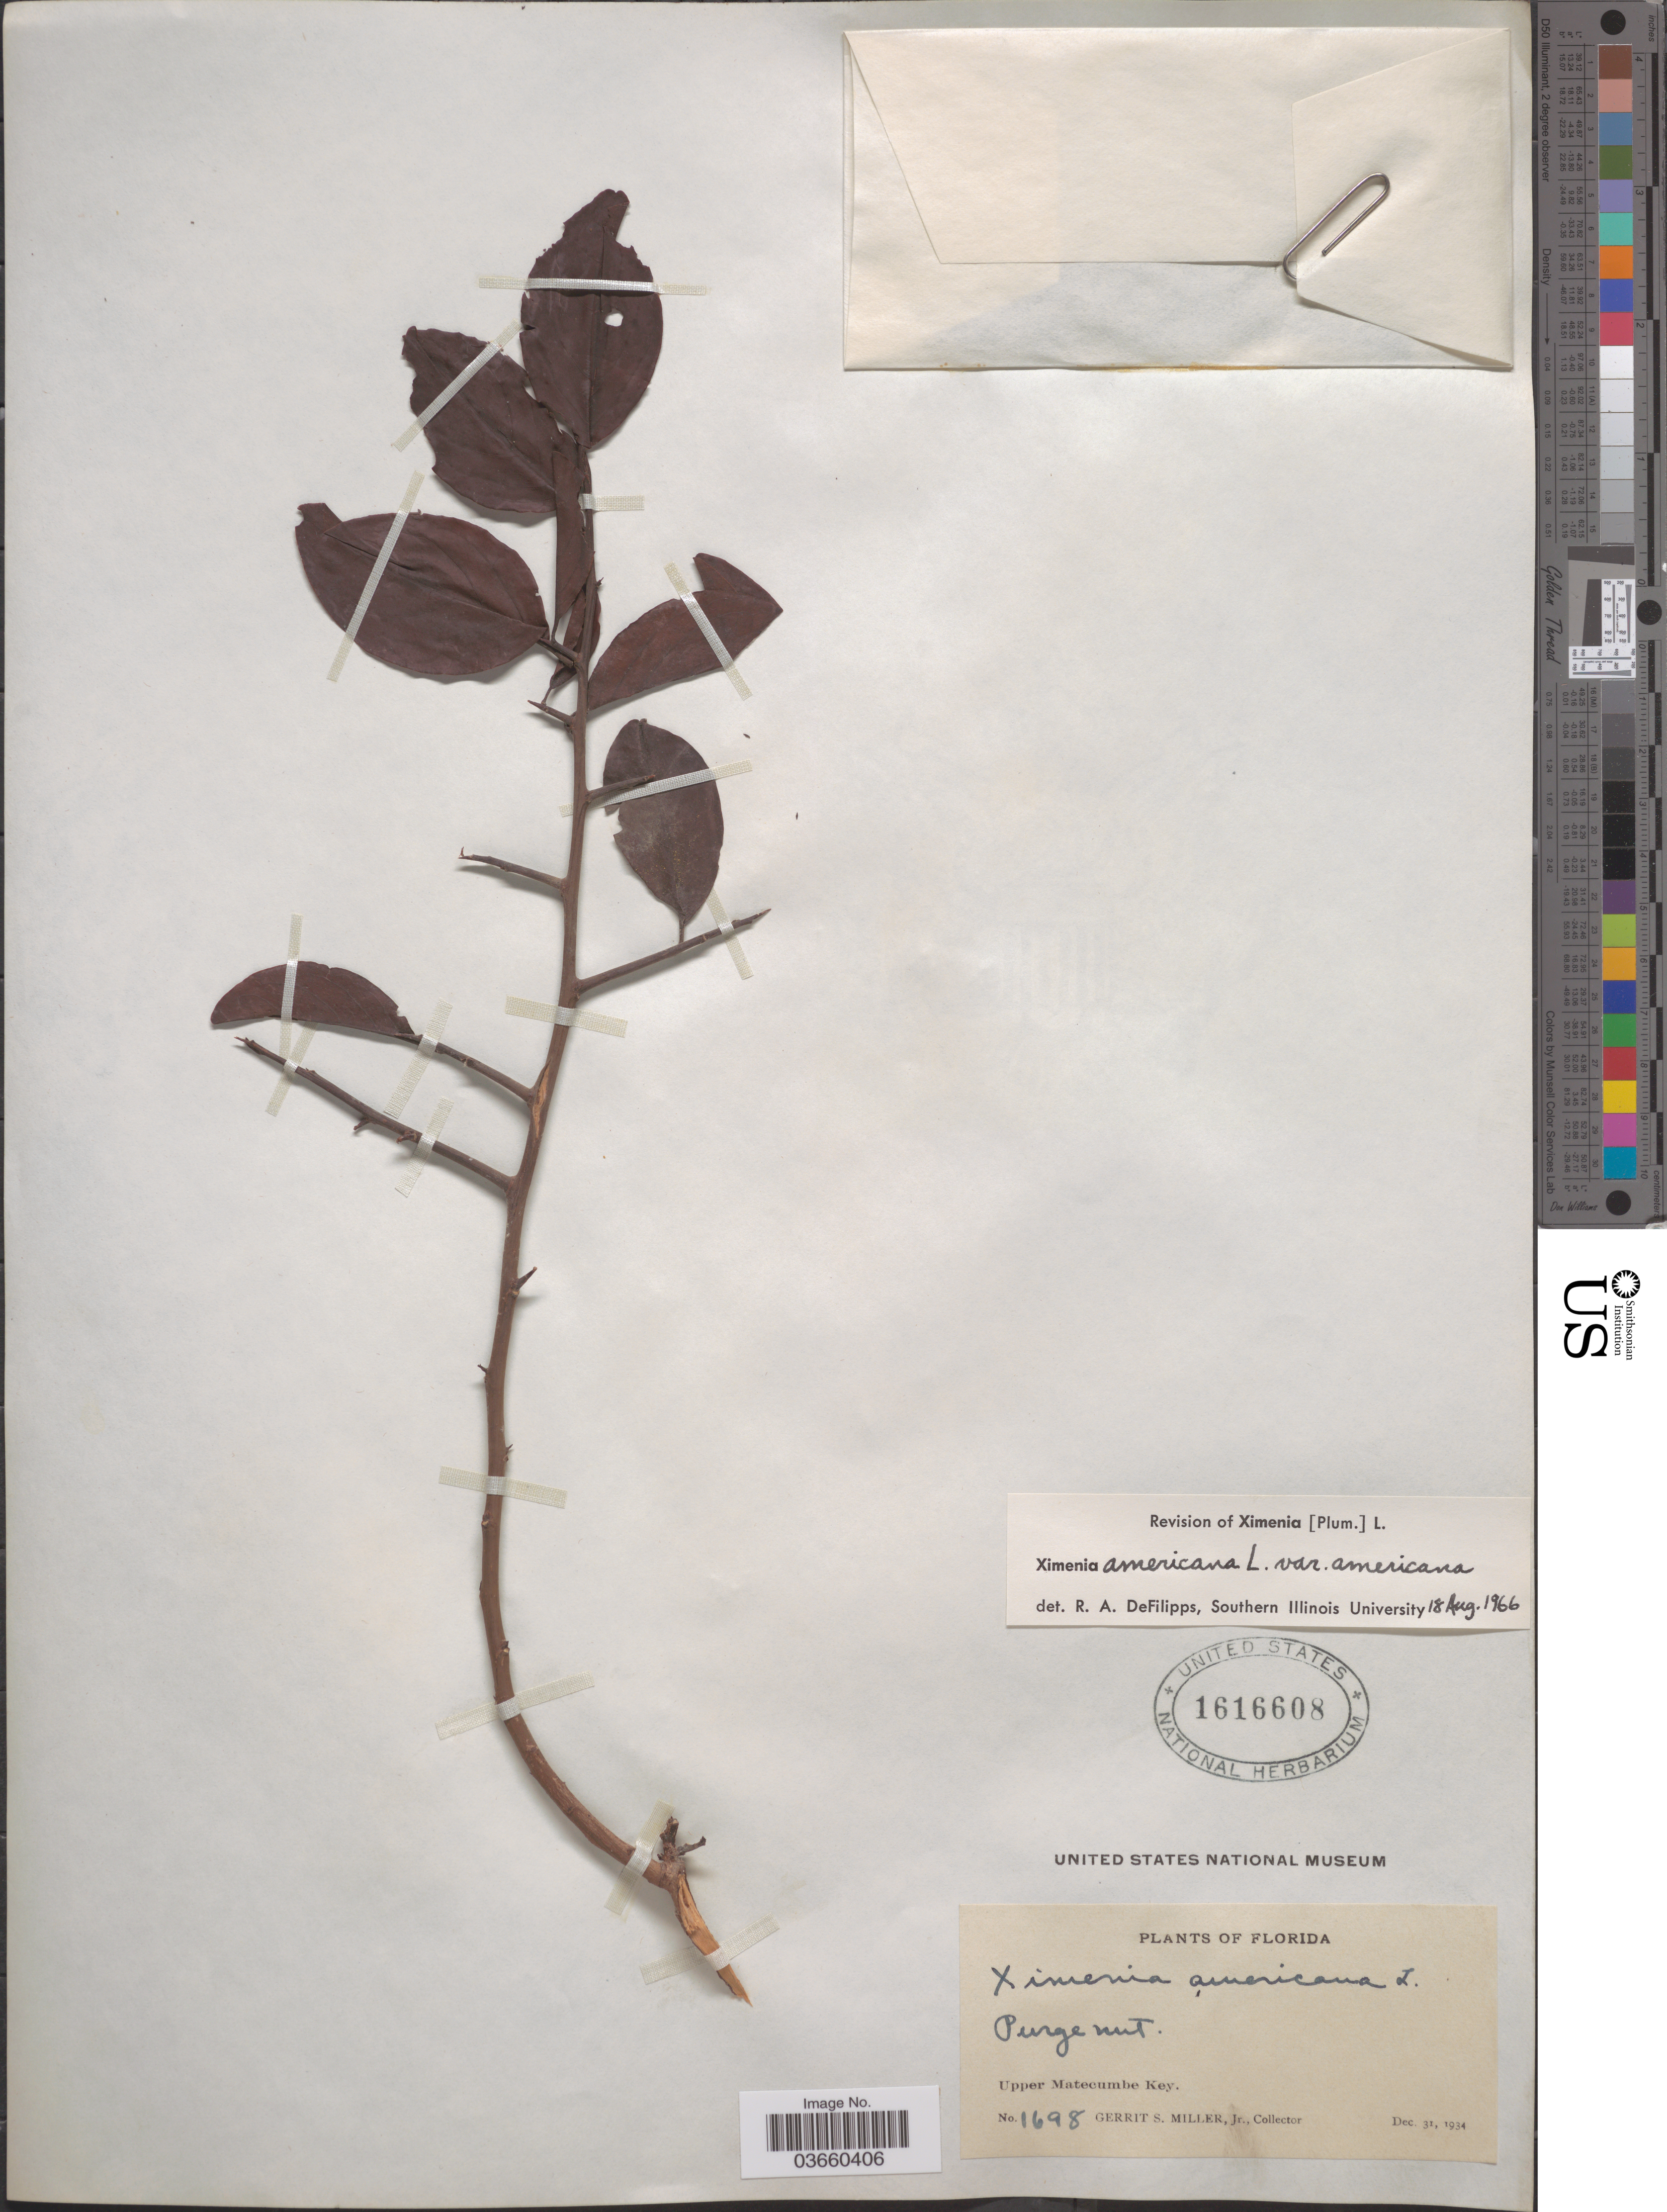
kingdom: Plantae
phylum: Tracheophyta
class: Magnoliopsida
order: Santalales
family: Ximeniaceae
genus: Ximenia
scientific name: Ximenia americana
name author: L.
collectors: G. S. Miller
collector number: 1698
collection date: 1934-12-31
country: United States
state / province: Florida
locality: Upper Matecumbe Key.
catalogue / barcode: US 1616608